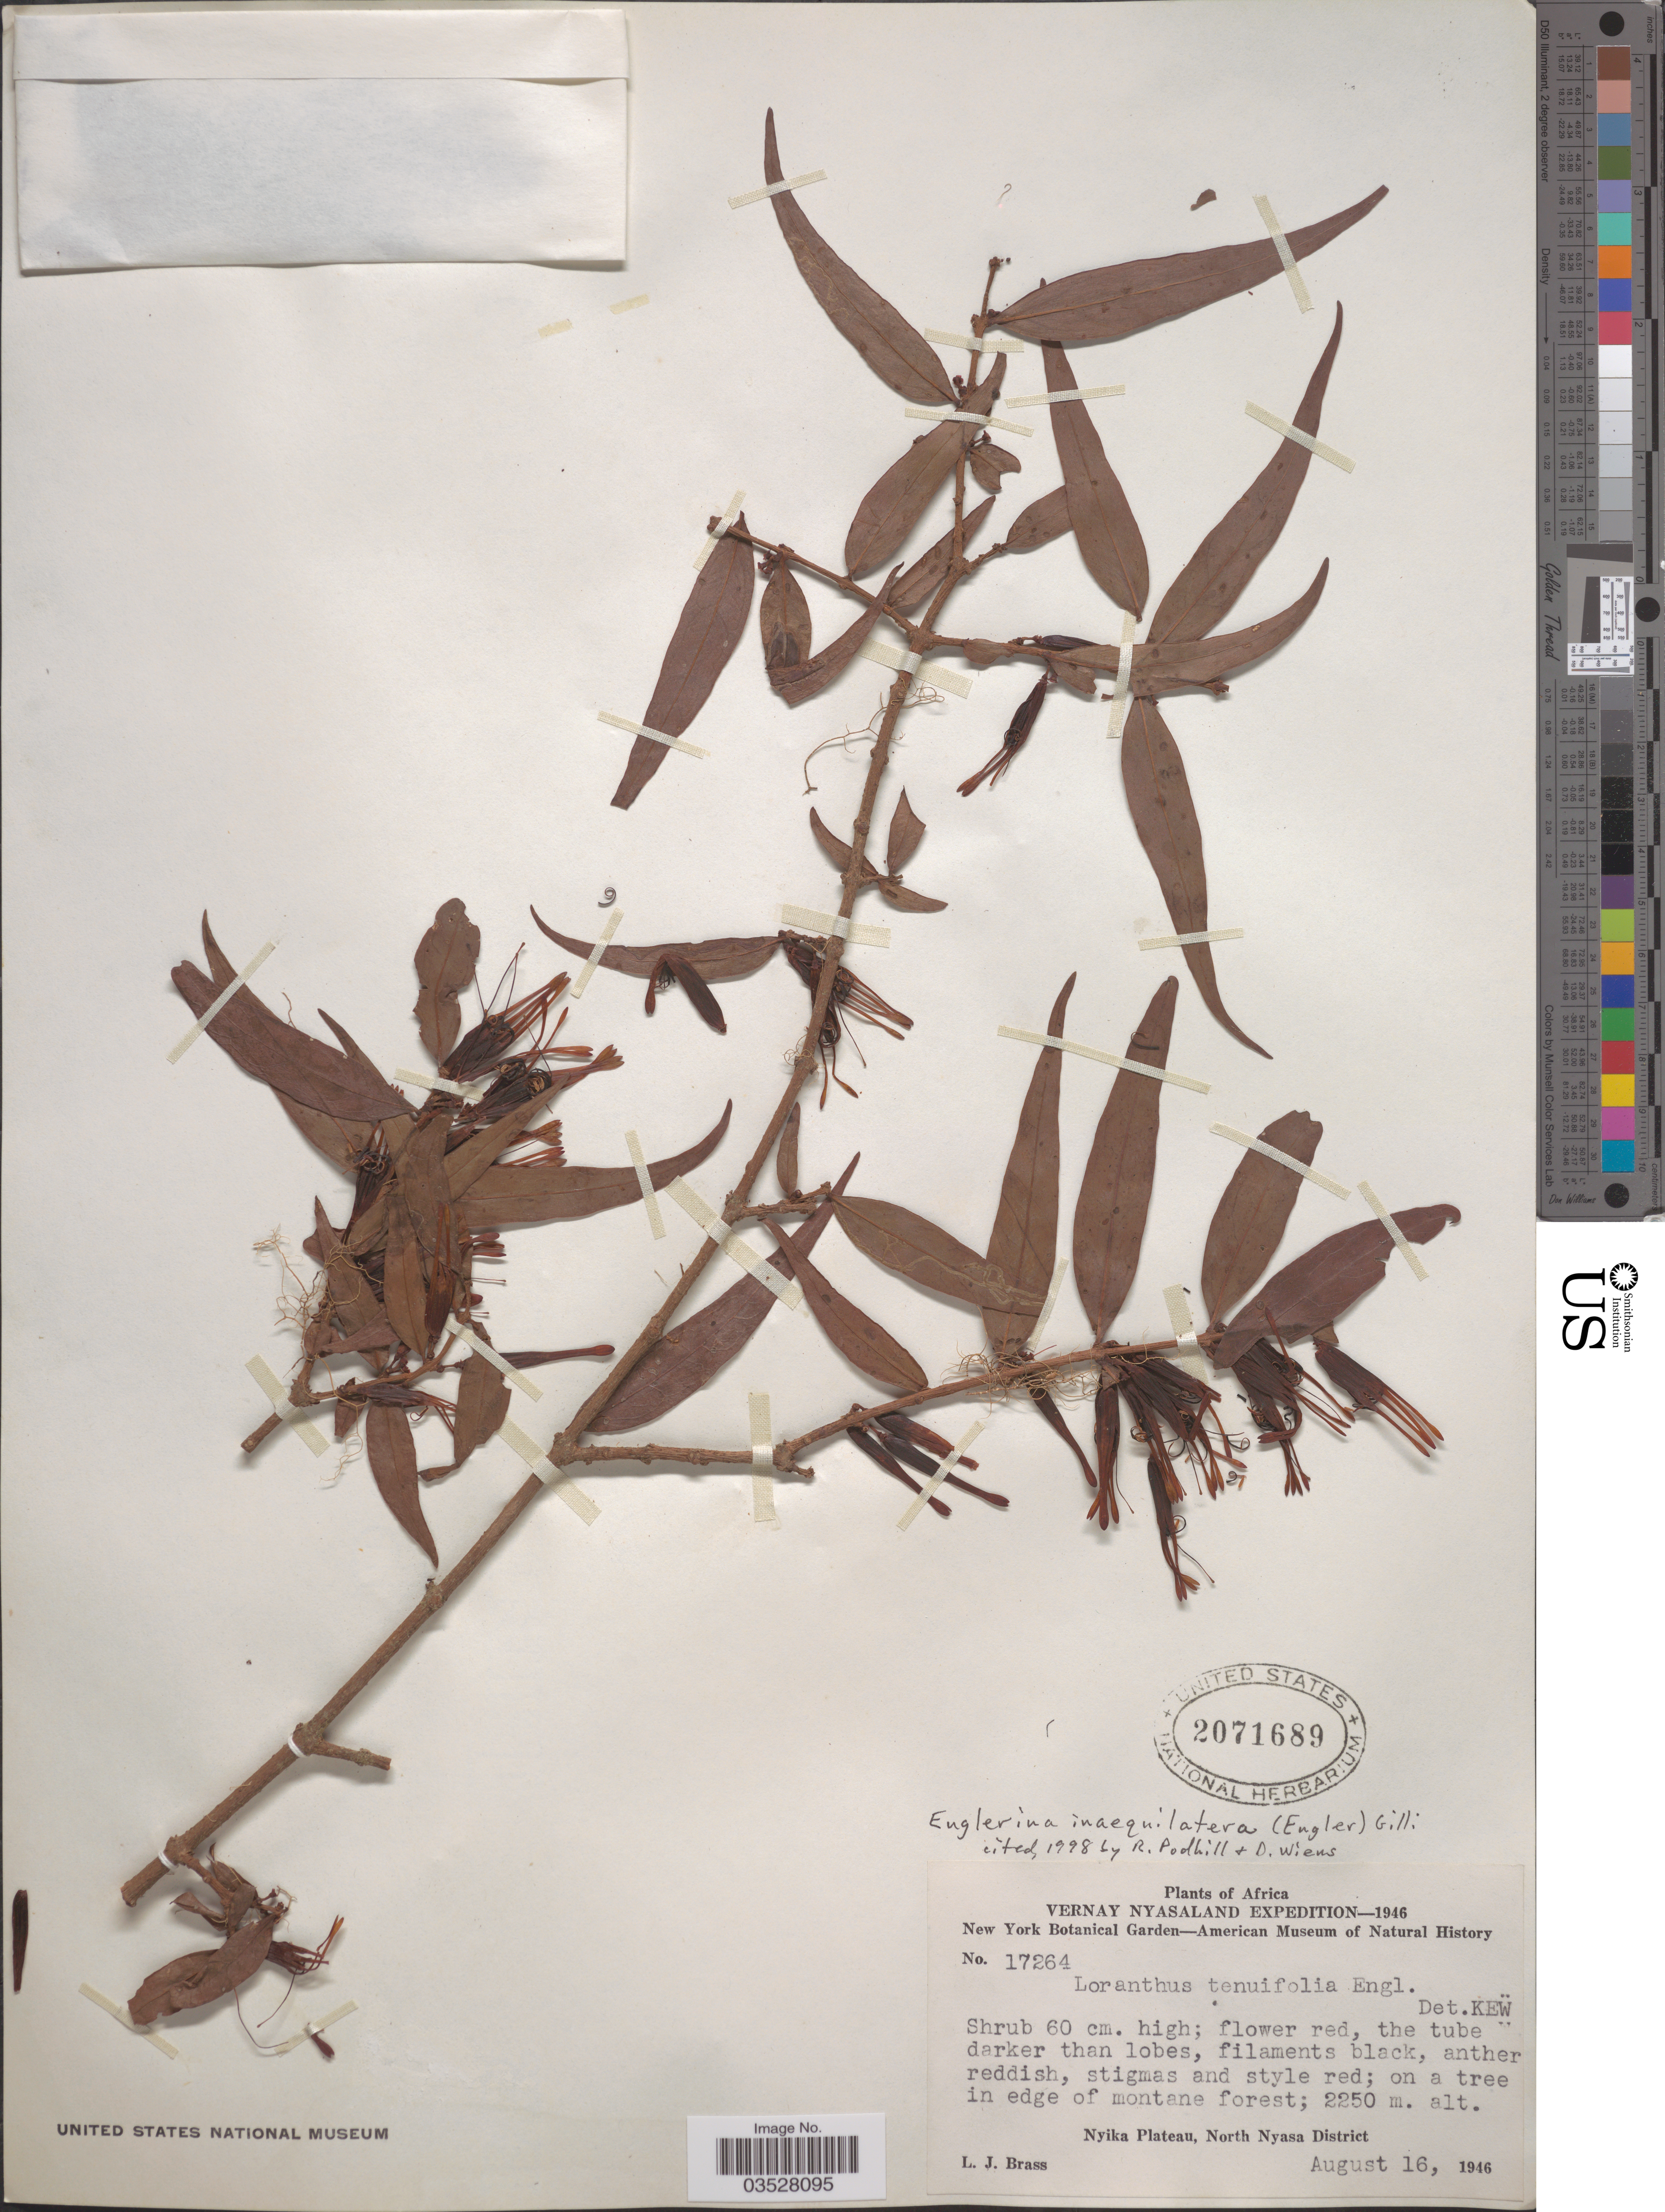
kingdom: Plantae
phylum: Tracheophyta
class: Magnoliopsida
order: Santalales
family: Loranthaceae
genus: Englerina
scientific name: Englerina inaequilatera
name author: (Engl.) Gilli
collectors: L. J. Brass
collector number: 17264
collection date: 1946-08-16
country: Malawi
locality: Vernay Nyasaland. Nyika Plateau, North Nyasa District.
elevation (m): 2250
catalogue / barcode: US 2071689